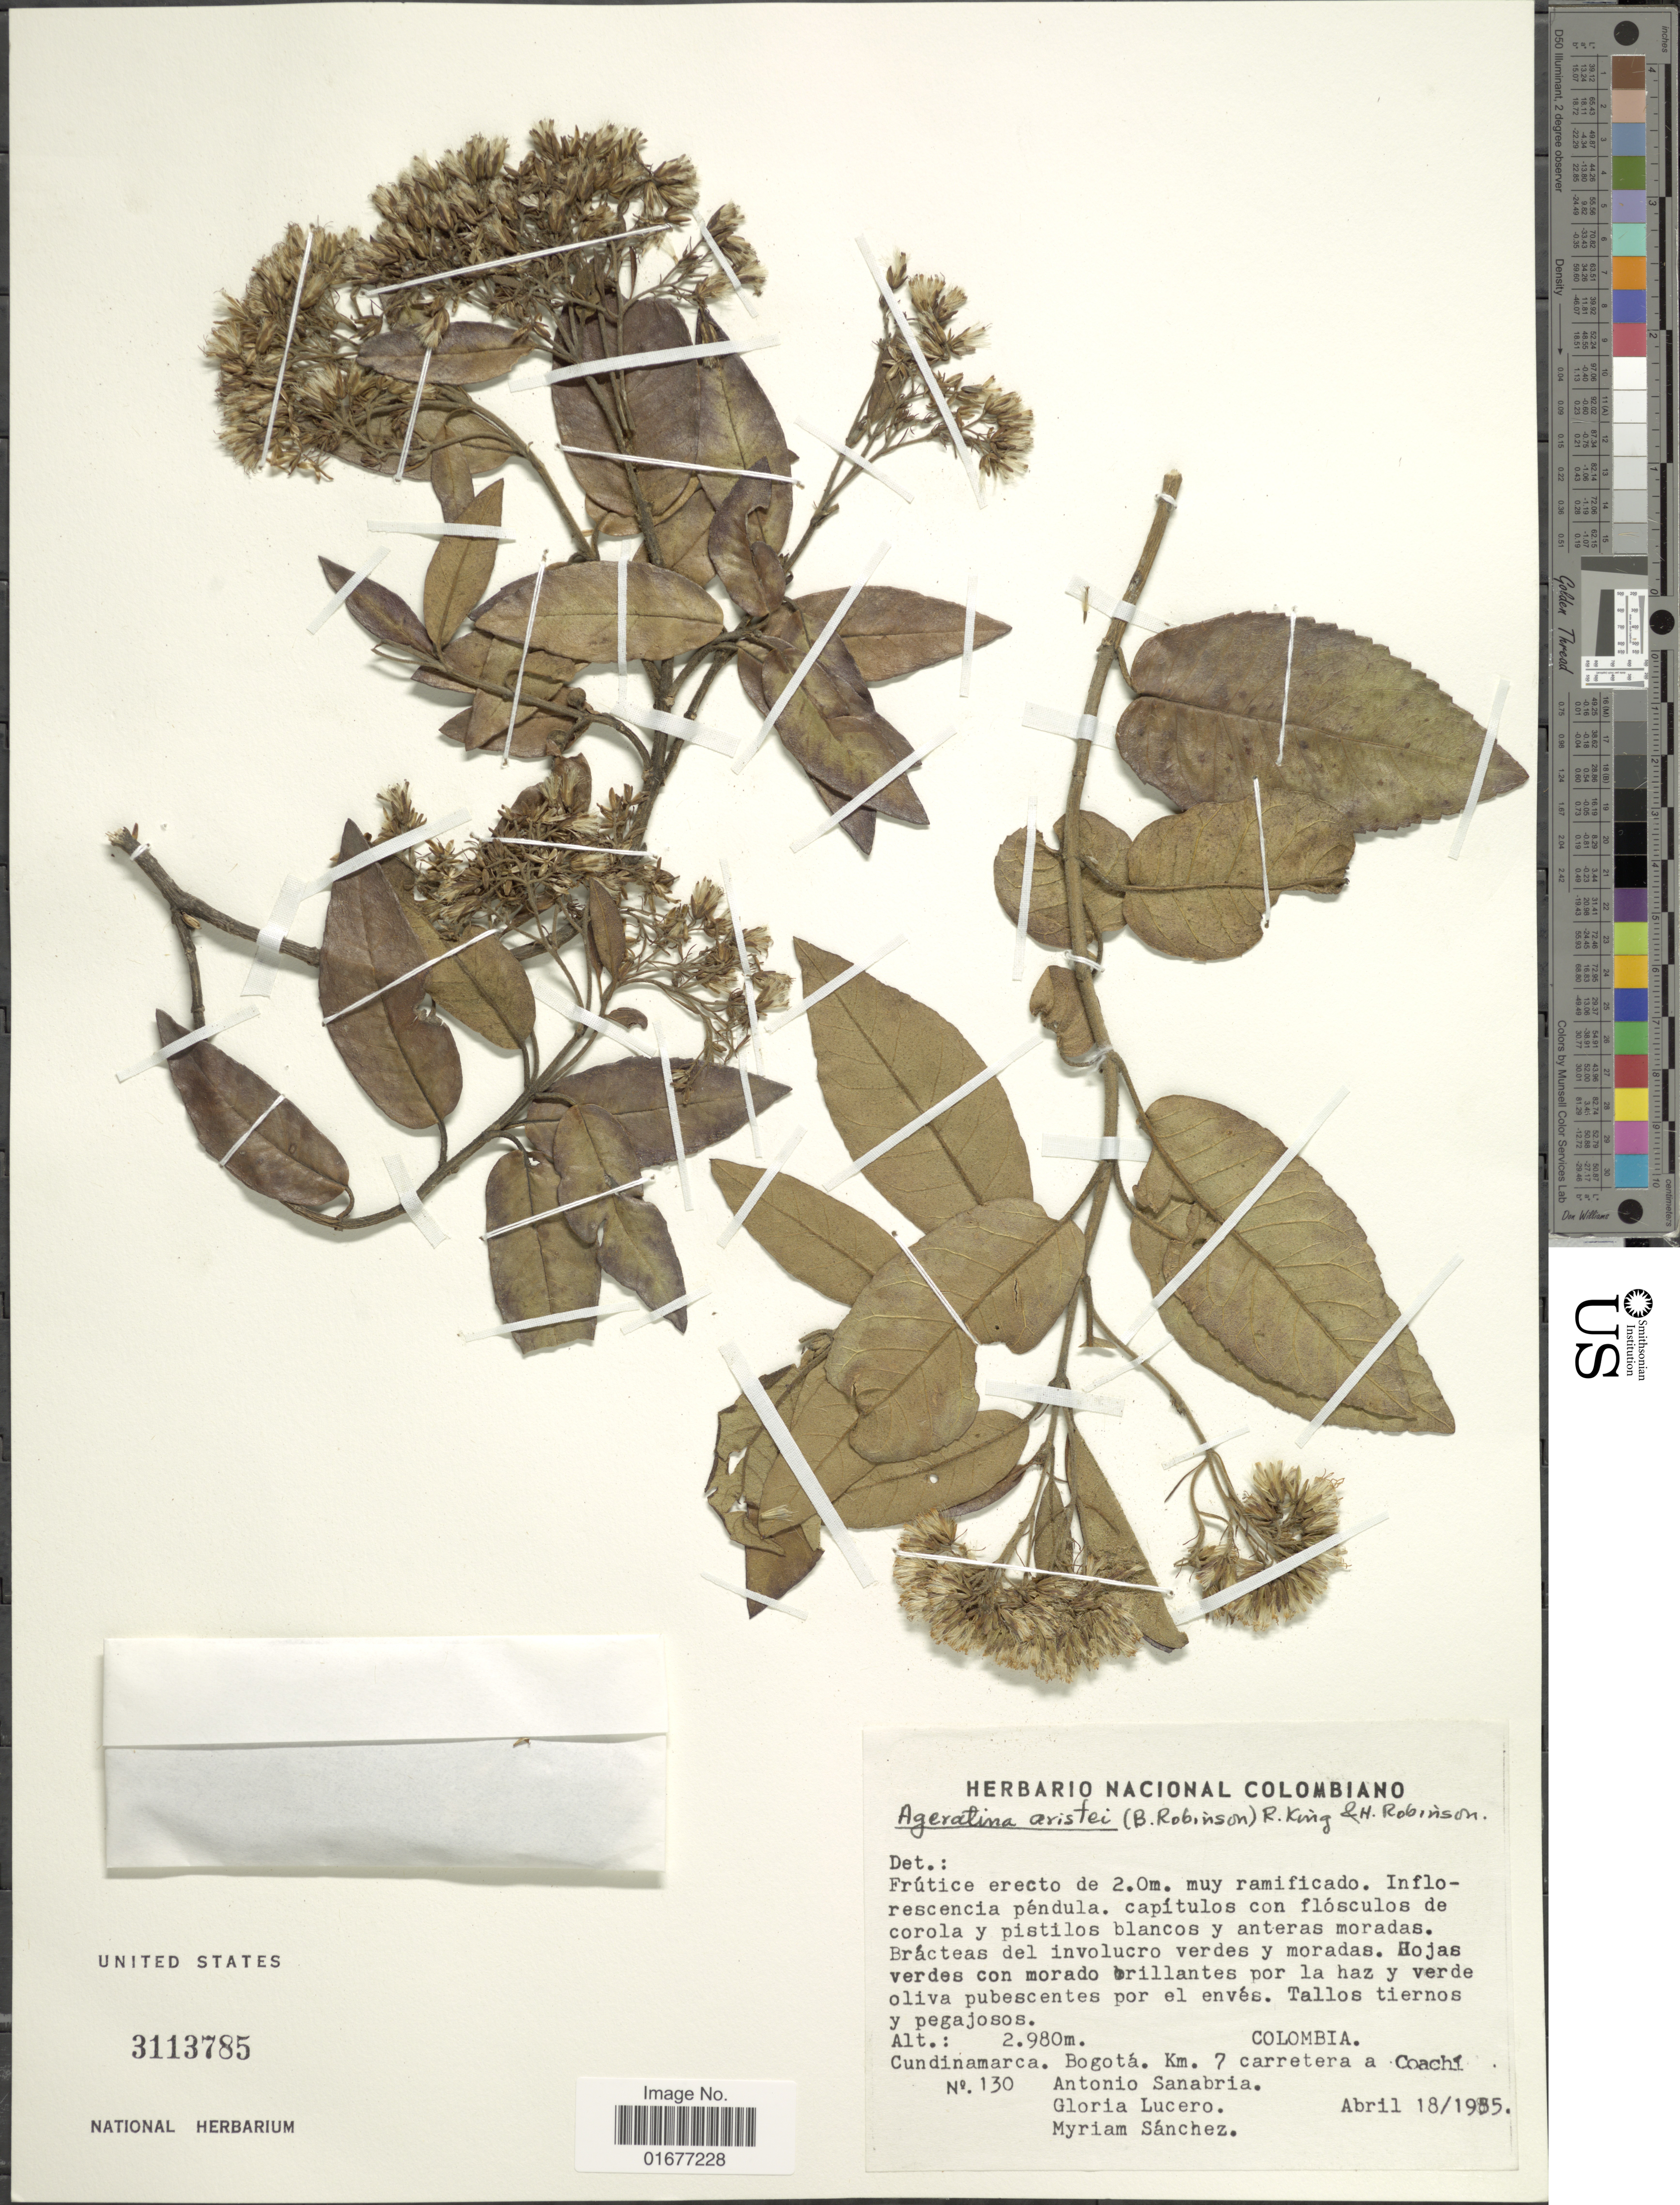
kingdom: Plantae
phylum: Tracheophyta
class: Magnoliopsida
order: Asterales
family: Asteraceae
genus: Ageratina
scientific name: Ageratina aristei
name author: (B.L. Rob.) R.M. King & H. Rob.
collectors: A. Sanabria G., G. Lucero & M. Sánchez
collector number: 130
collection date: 1985-04-18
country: Colombia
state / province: Cundinamarca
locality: Cundinamarca, Bogota, Km. 7 carretera a Coachi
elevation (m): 2980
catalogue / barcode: US 3113785